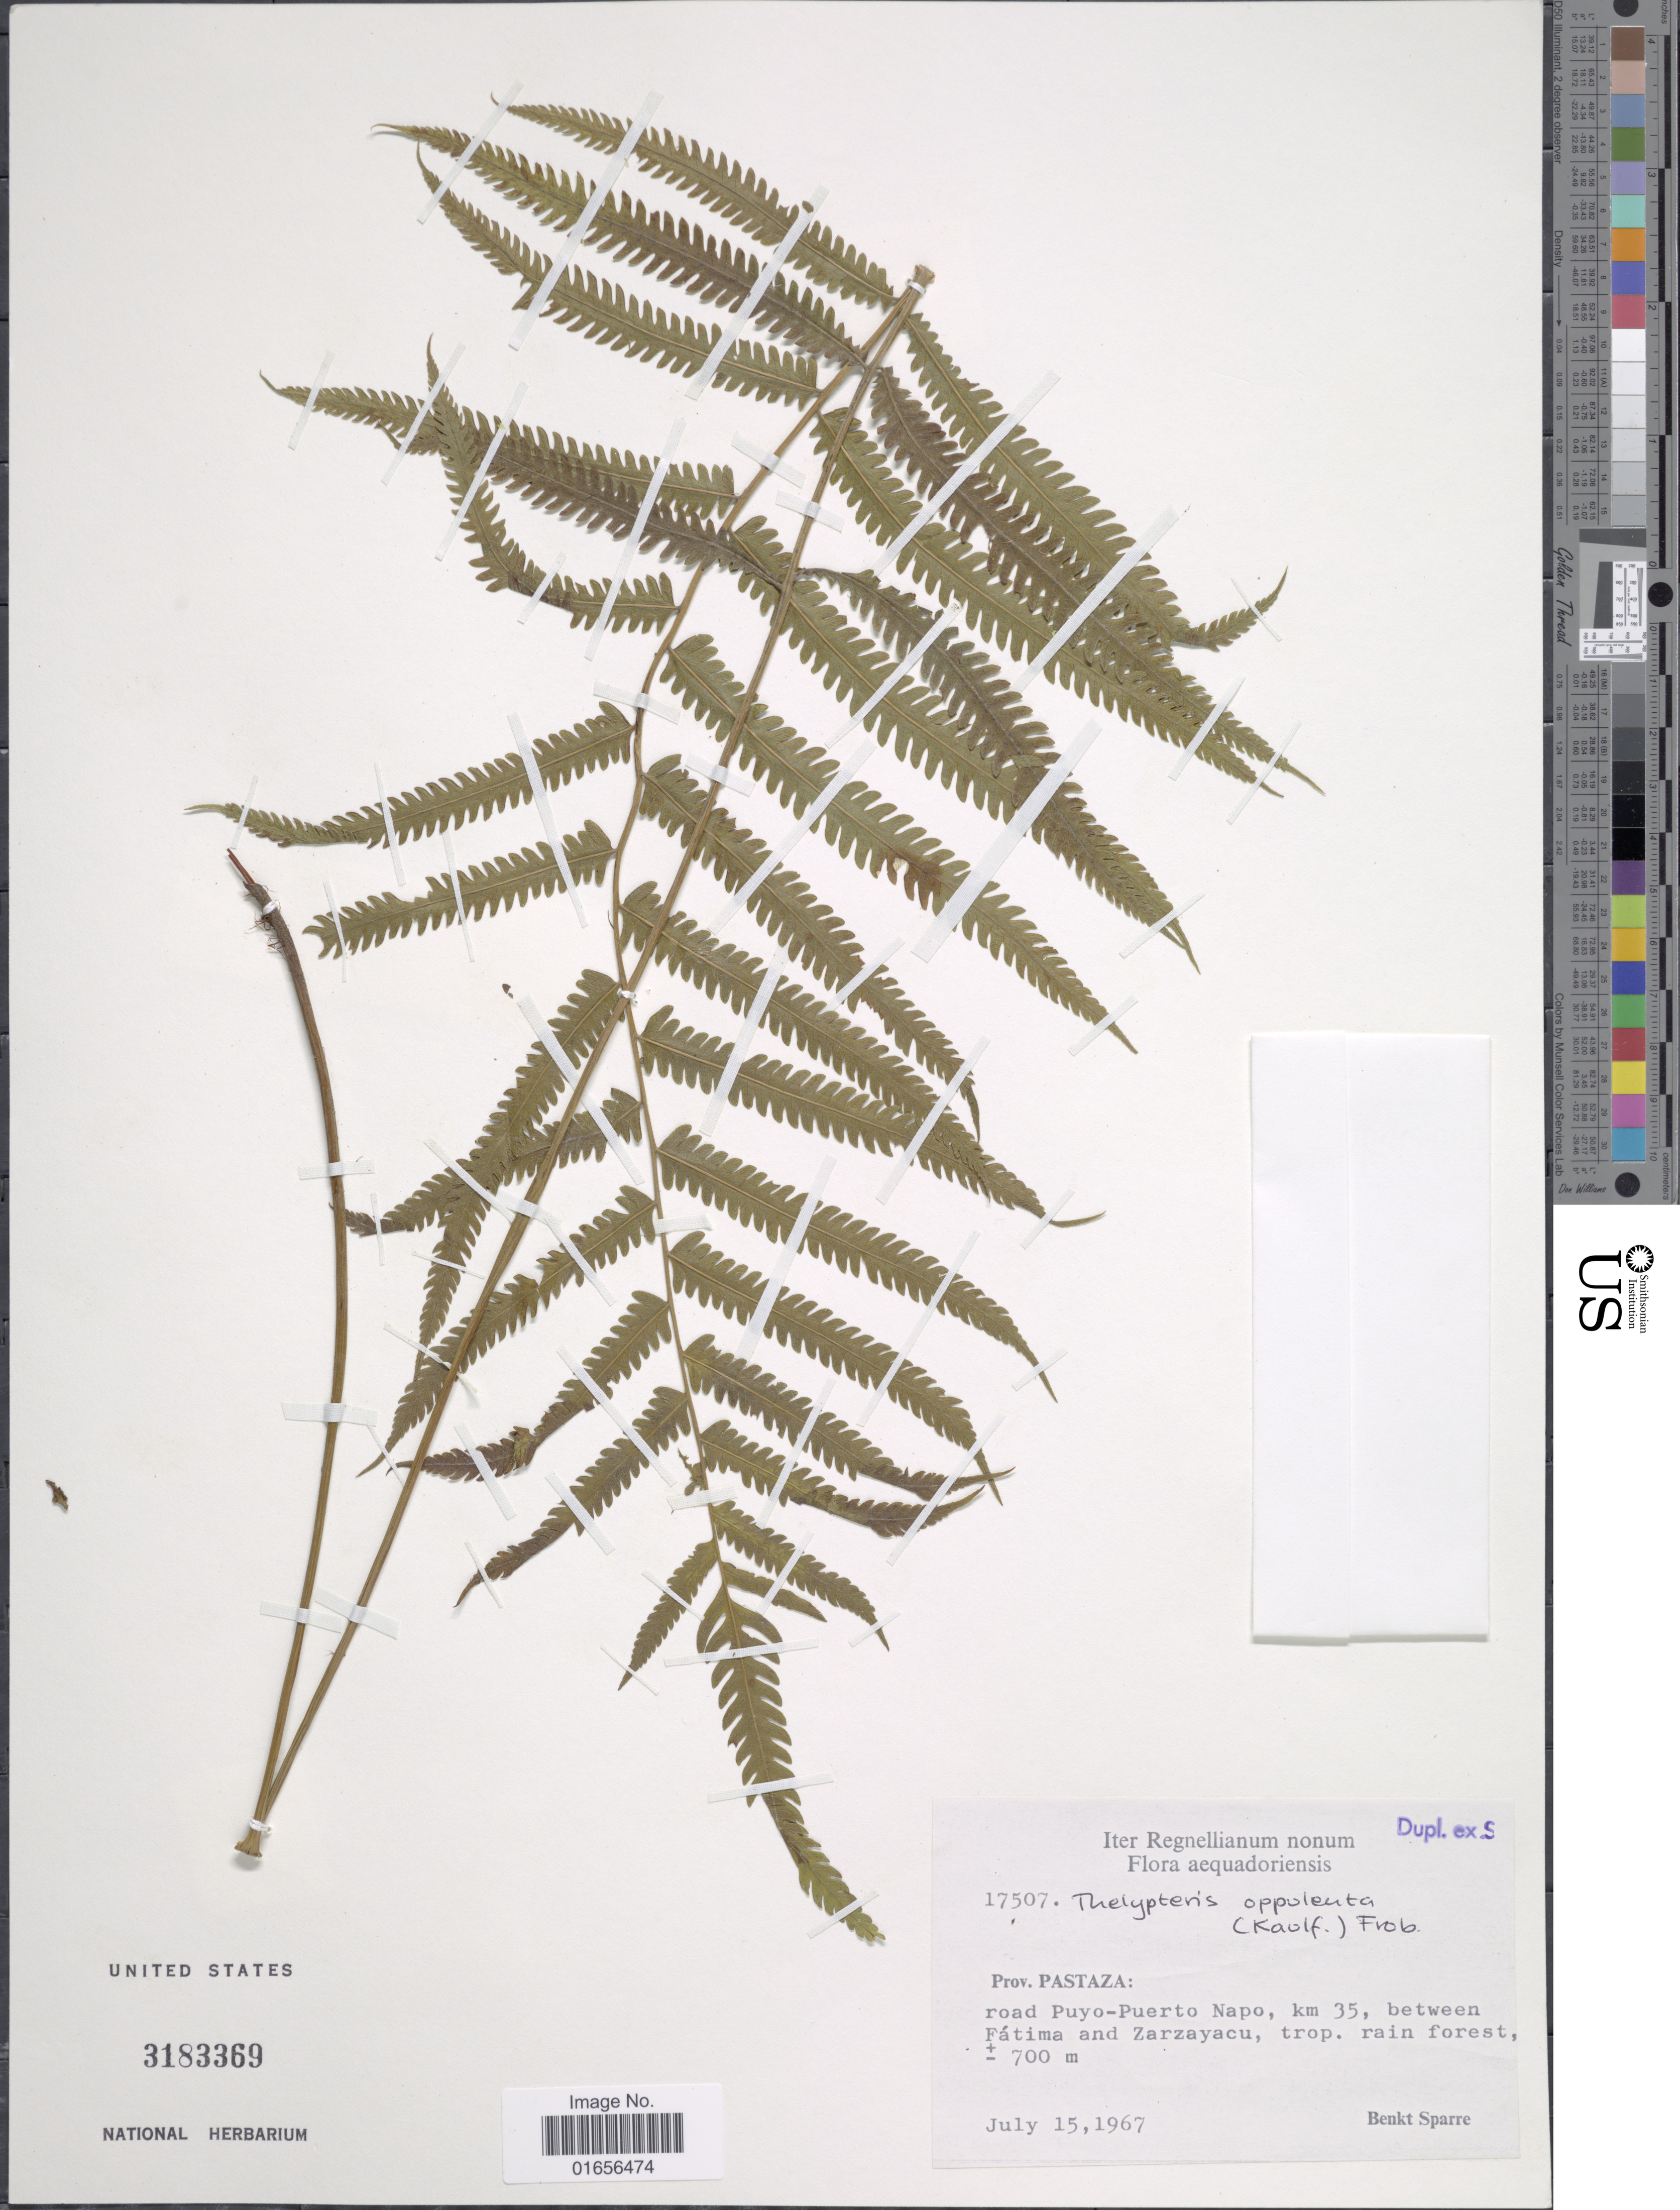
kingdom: Plantae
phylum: Tracheophyta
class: Polypodiopsida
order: Polypodiales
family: Thelypteridaceae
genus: Amphineuron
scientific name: Amphineuron opulentum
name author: (Kaulf.) Holttum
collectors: B. Sparre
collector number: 17507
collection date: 1967-07-15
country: Ecuador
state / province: Pastaza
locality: Prov. Pastaza, road Puyo-Puerto Napo, km 35, between Fátima and Zarzayacu, trop. rain forest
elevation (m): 700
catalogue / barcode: US 3183369